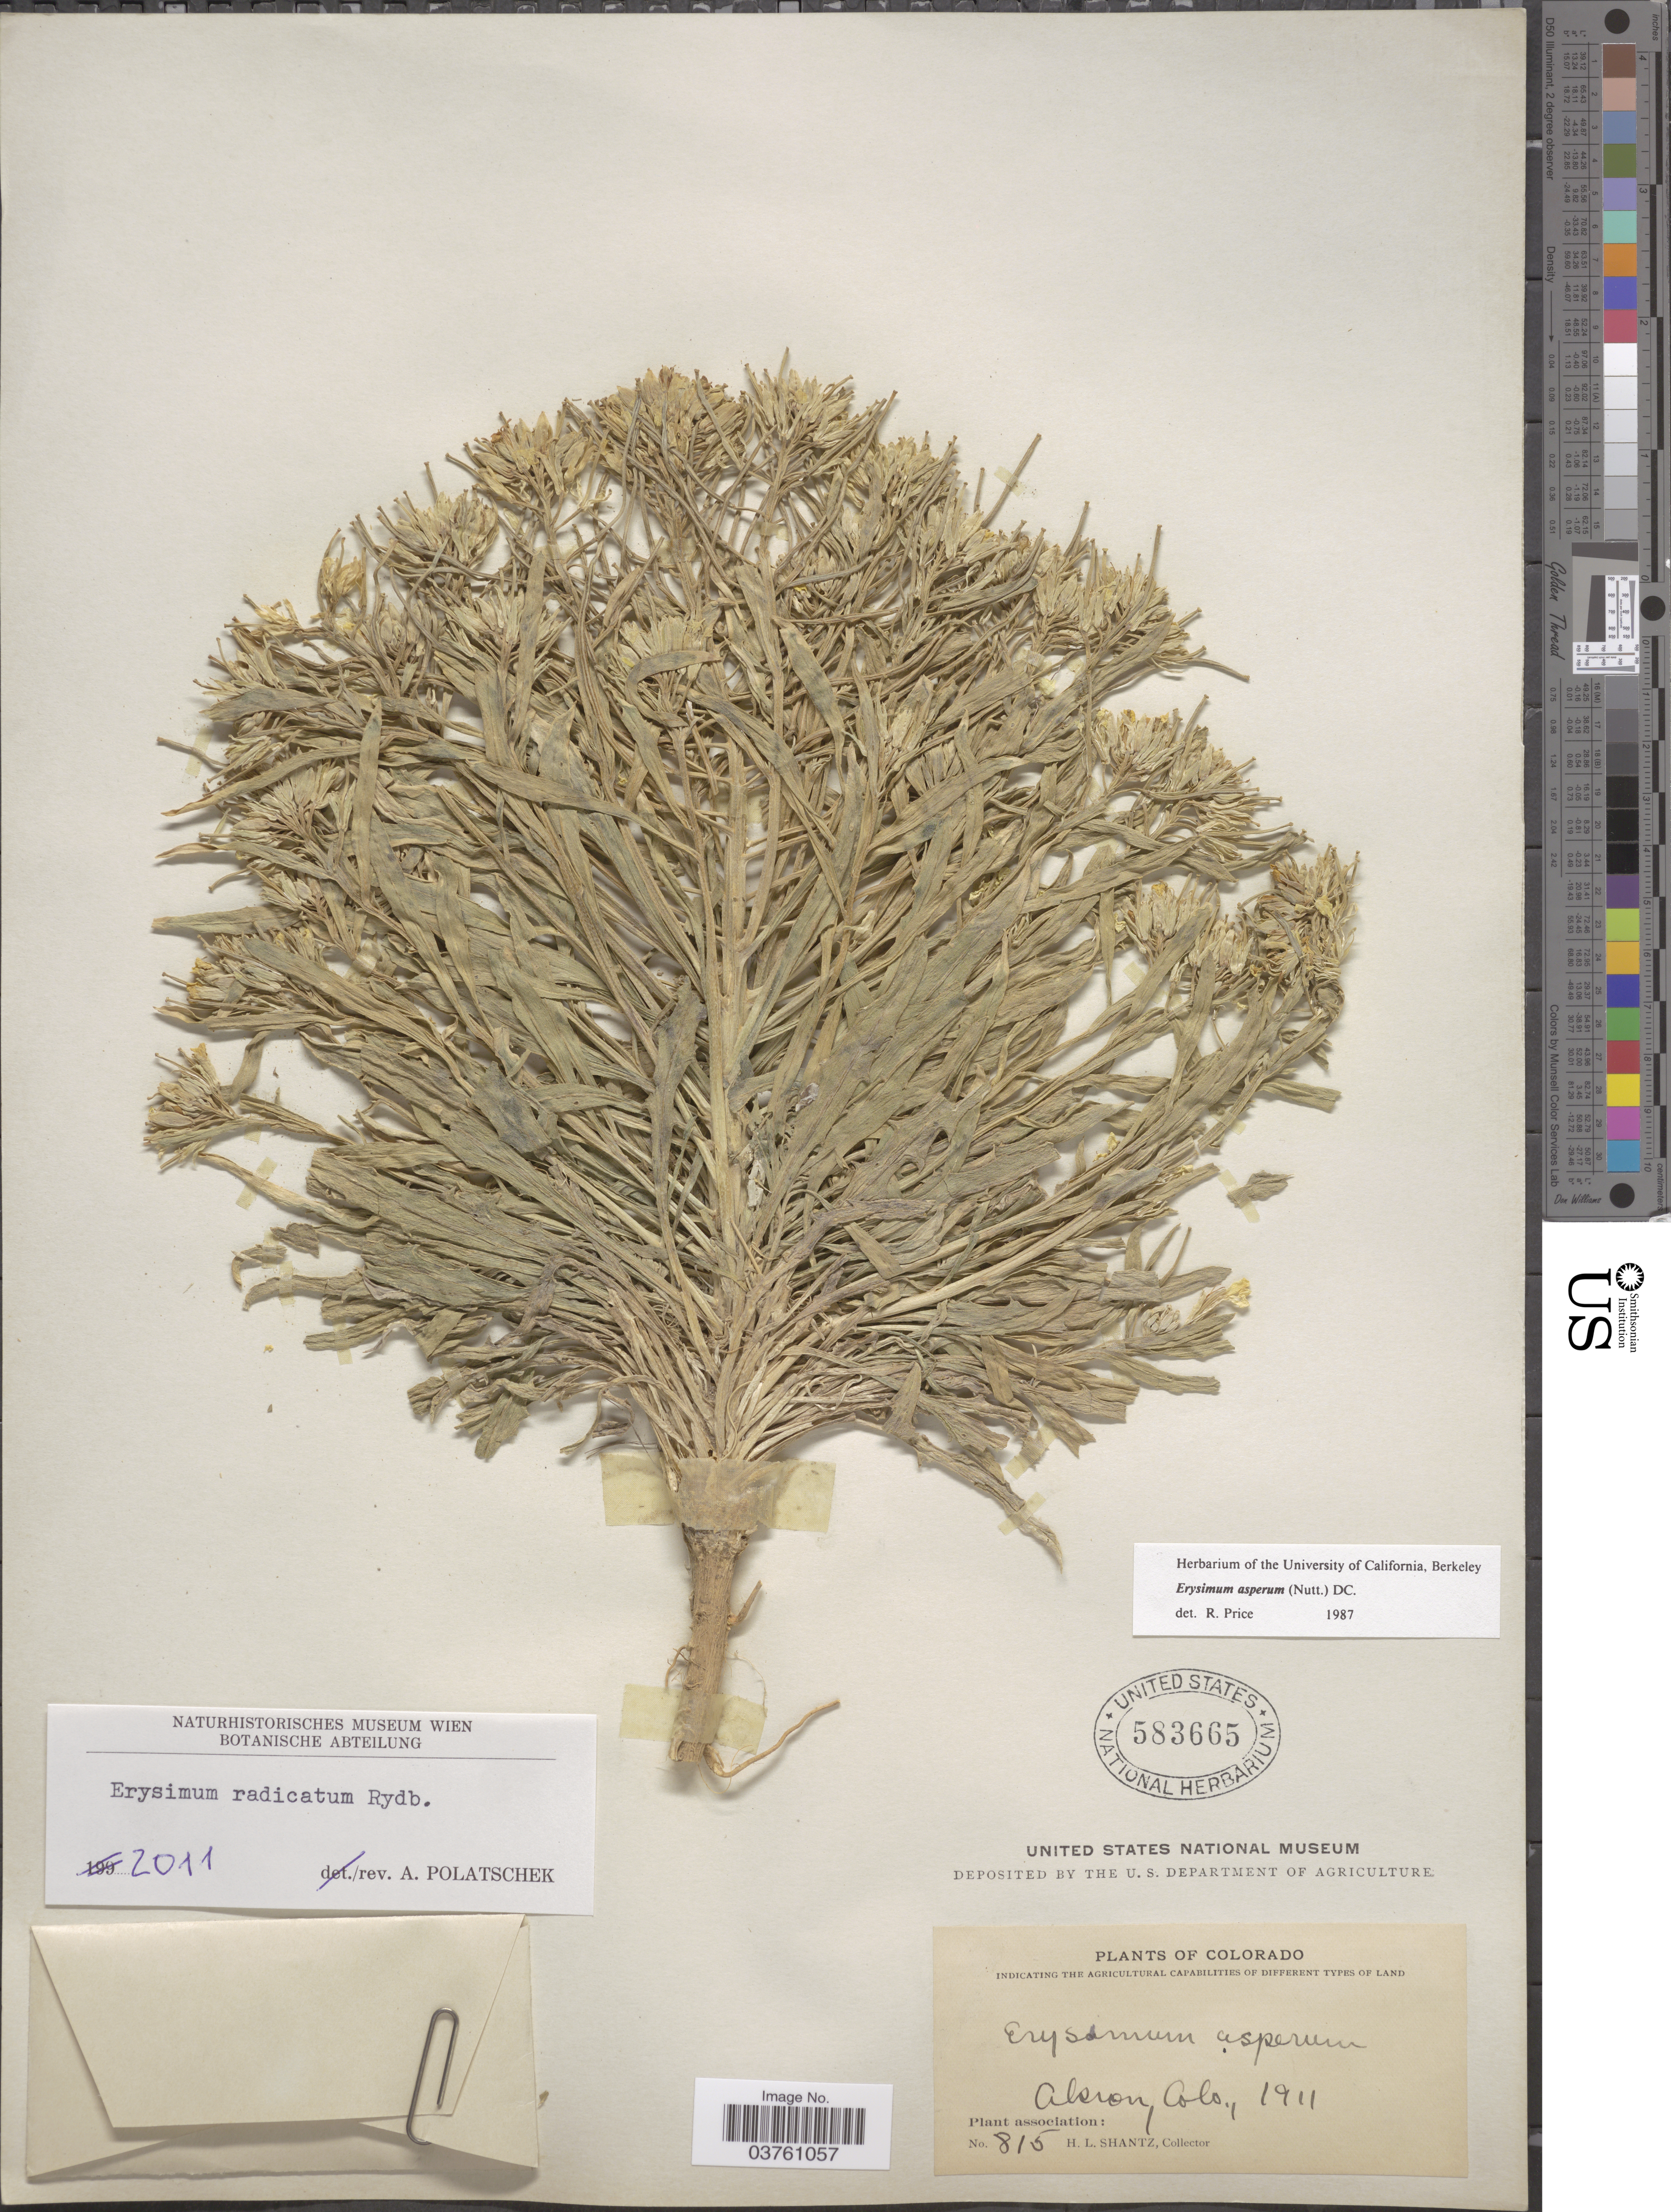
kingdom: Plantae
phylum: Tracheophyta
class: Magnoliopsida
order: Brassicales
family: Brassicaceae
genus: Erysimum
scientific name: Erysimum radicatum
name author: Rydb.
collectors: H. Shantz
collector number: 815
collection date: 1911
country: United States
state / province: Colorado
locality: Akron.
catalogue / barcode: US 583665